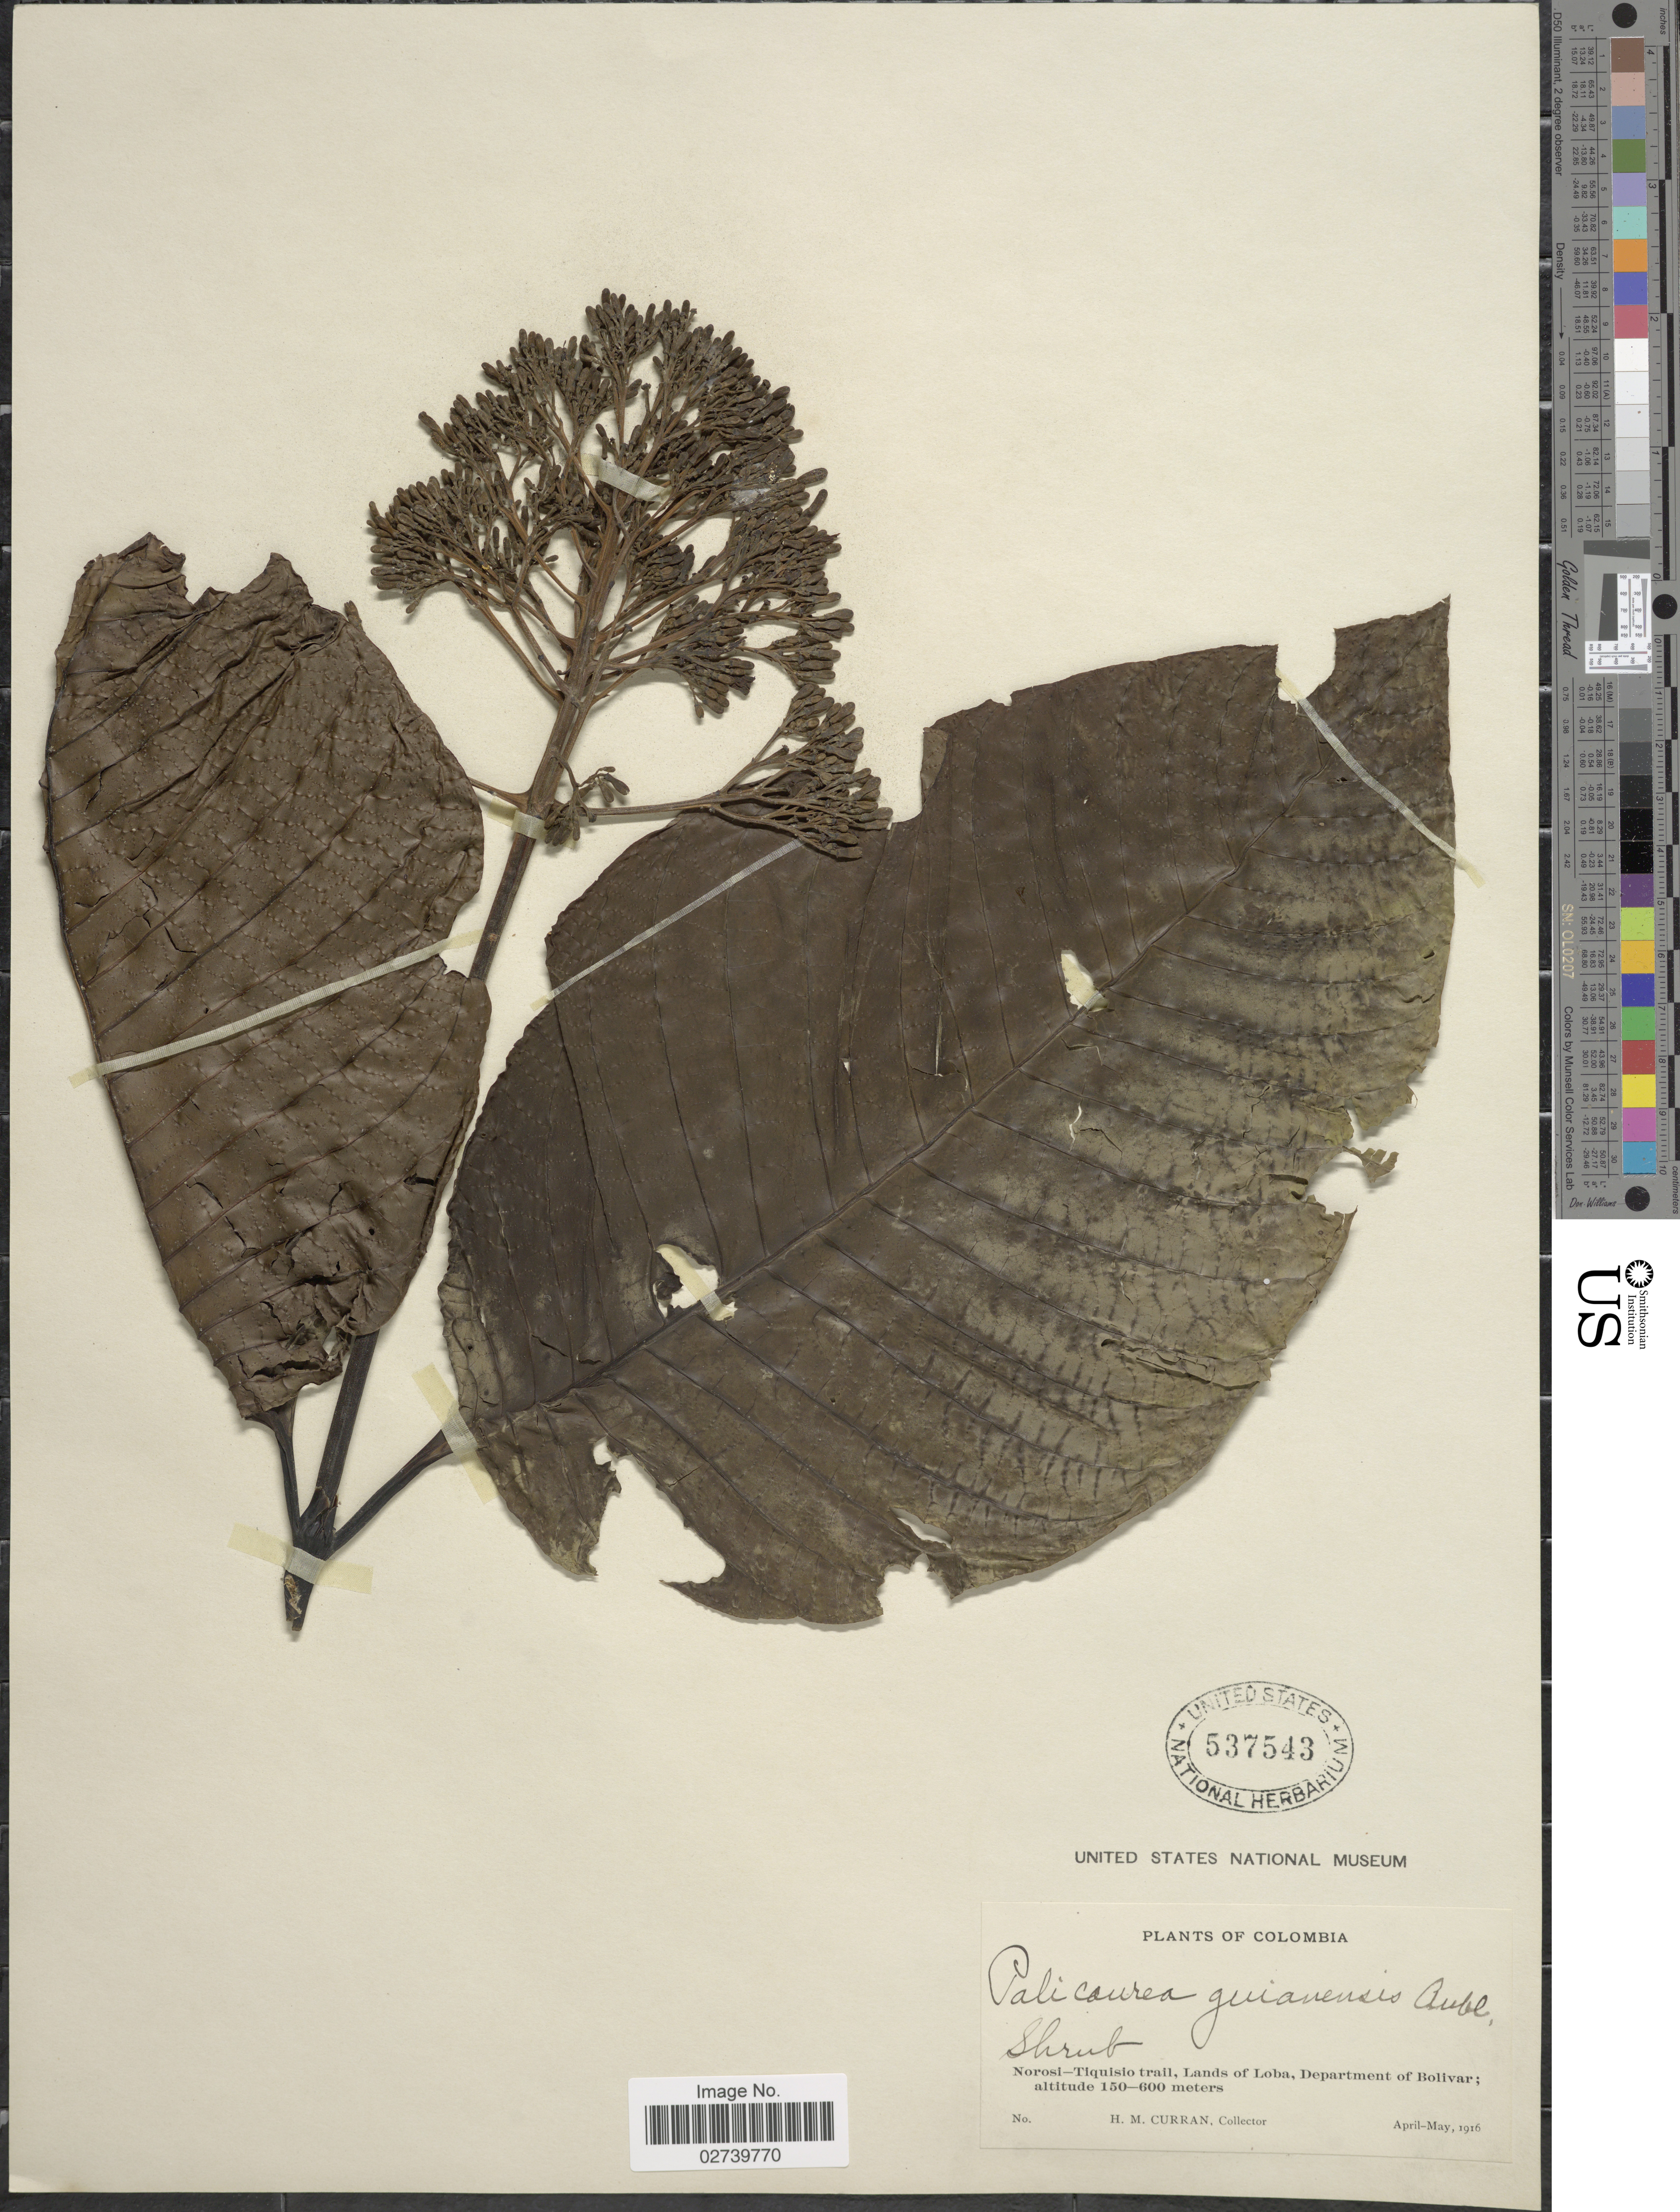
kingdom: Plantae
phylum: Tracheophyta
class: Magnoliopsida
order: Gentianales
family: Rubiaceae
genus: Palicourea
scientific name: Palicourea guianensis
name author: Aubl.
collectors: H. M. Curran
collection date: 1916-04/1916-05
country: Colombia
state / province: Bolívar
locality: Norosi-Tiquisio Trail, Lands of Loba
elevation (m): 150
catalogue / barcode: US 537543